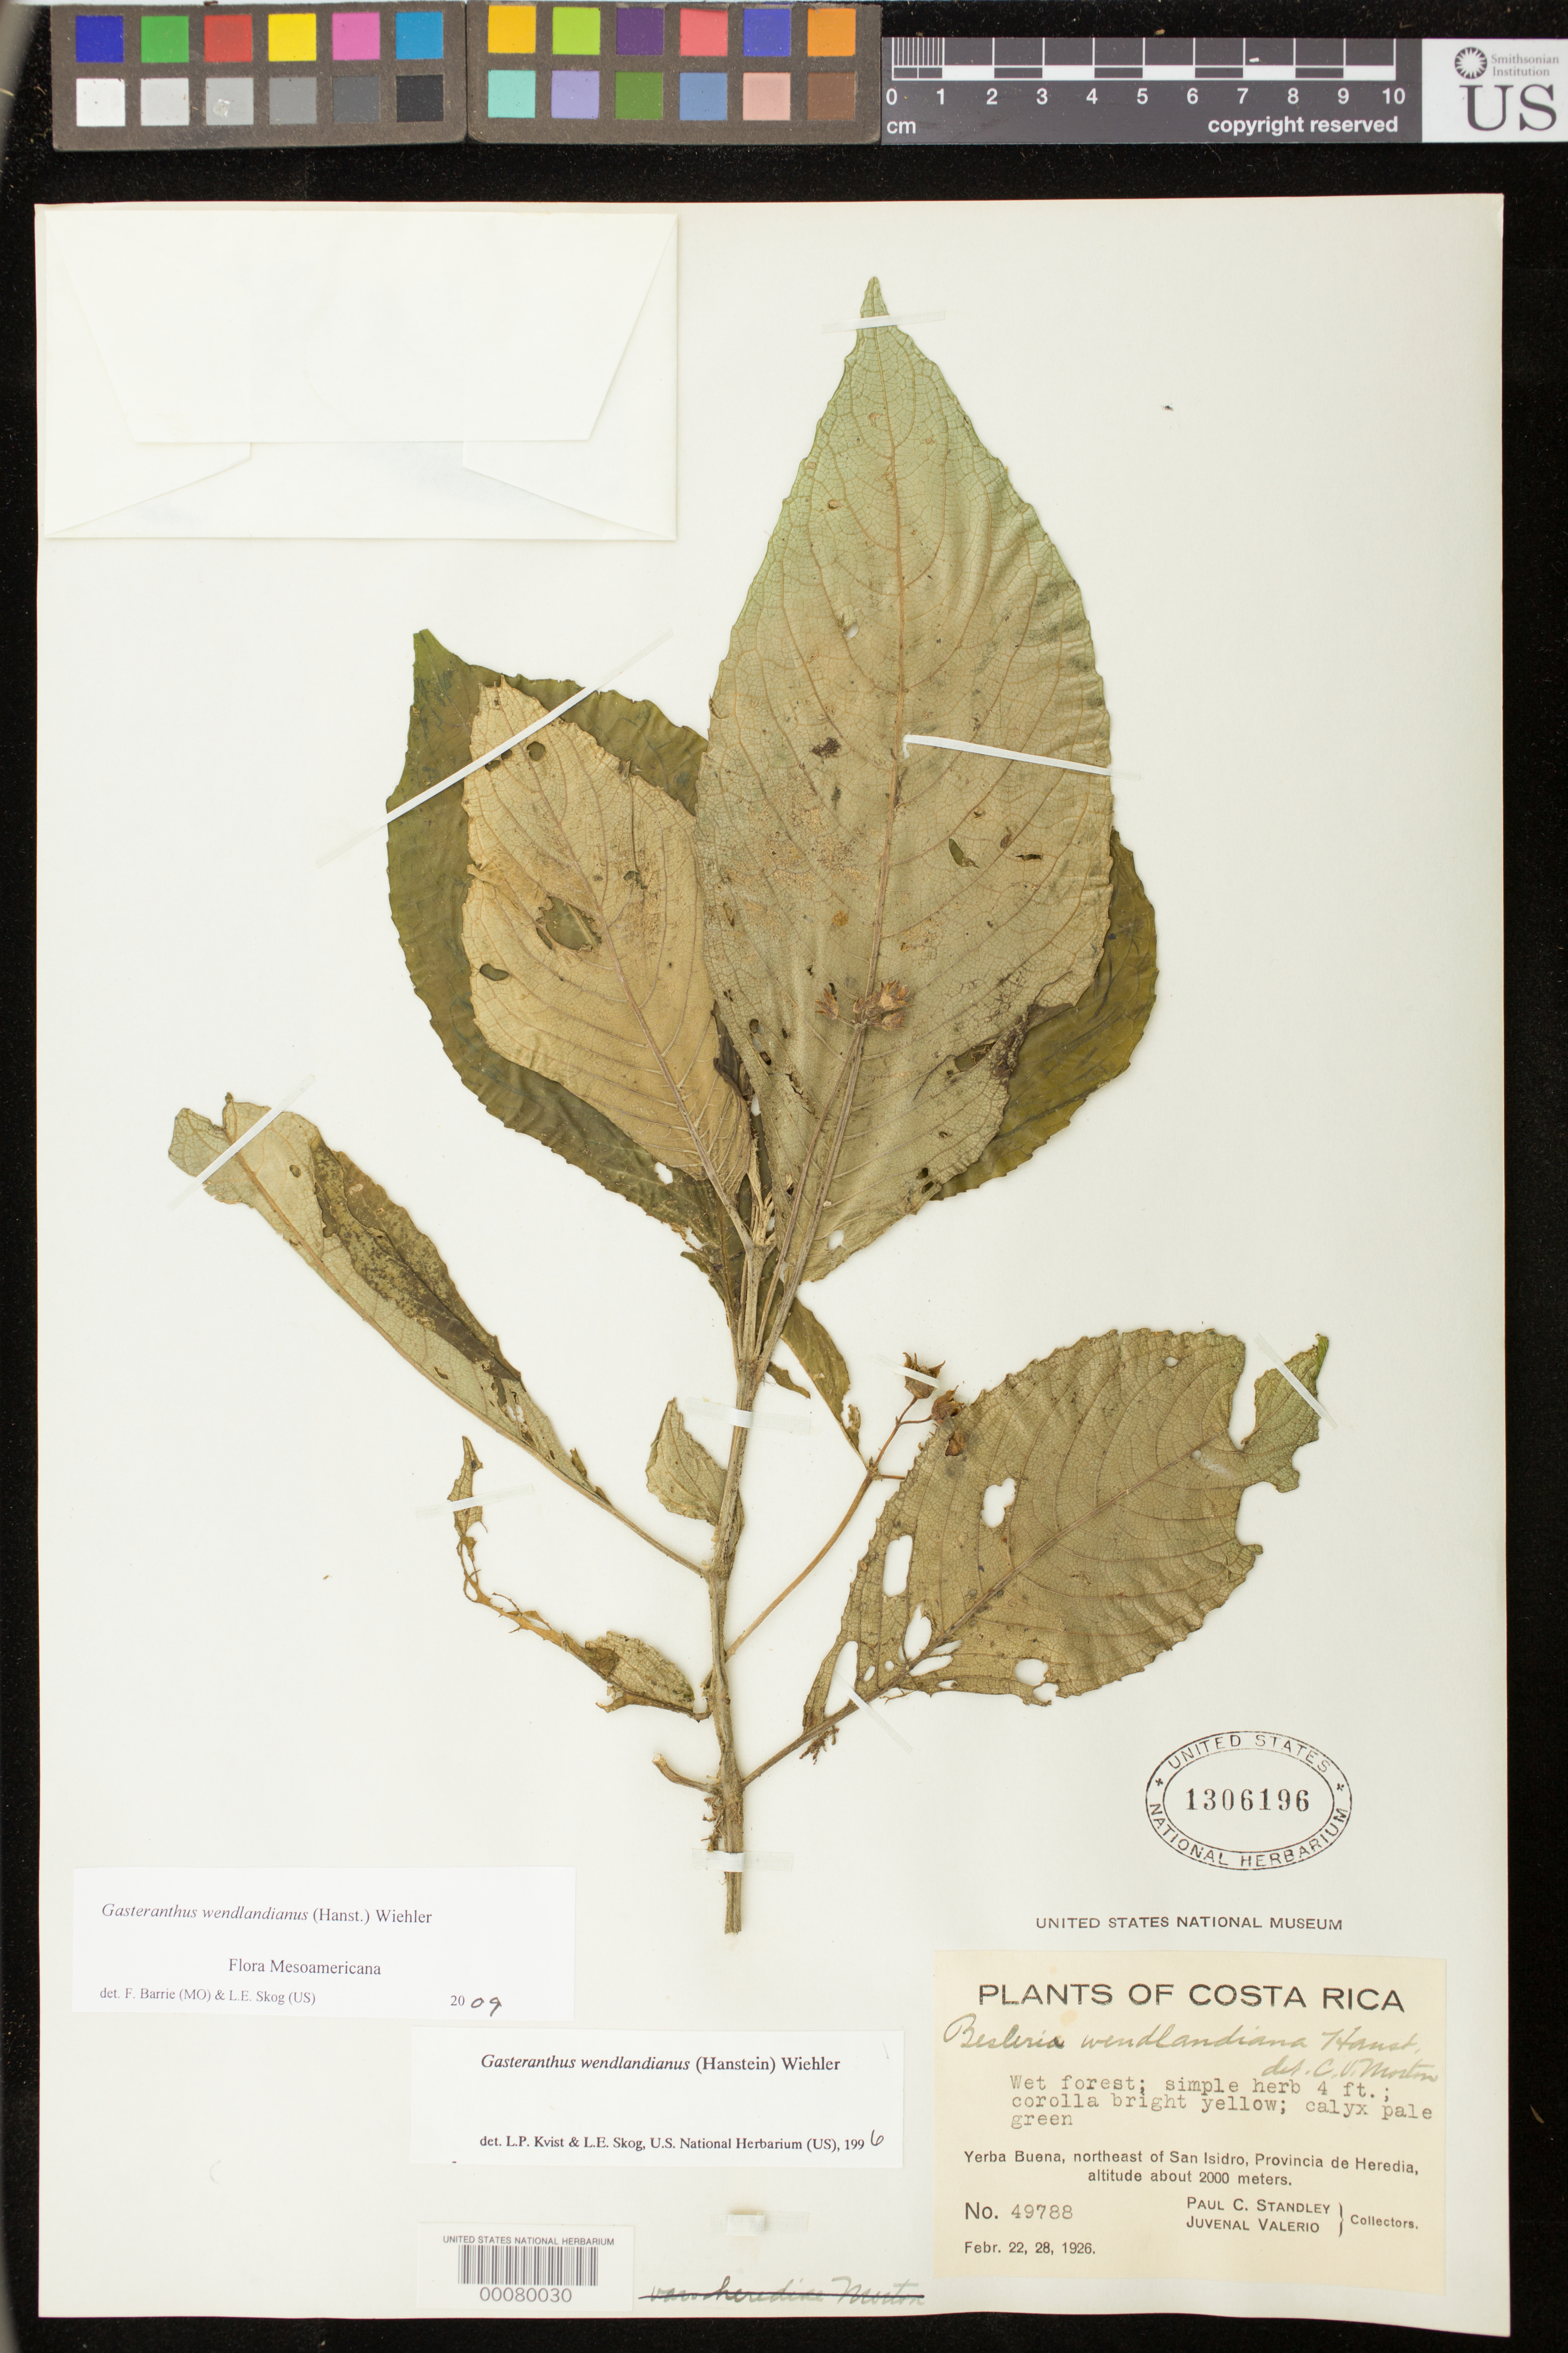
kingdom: Plantae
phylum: Tracheophyta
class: Magnoliopsida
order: Lamiales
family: Gesneriaceae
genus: Gasteranthus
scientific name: Gasteranthus wendlandianus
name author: (Hanst.) Wiehler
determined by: Skog, Laurence E.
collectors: P. C. Standley & J. Valerio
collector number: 49788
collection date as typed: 22-28 Feb 1926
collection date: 1926-02-22/1926-02-28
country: Costa Rica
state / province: Heredia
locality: Yerba Buena, NE of San Isidro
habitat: Wet forest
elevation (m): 2000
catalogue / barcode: US 1306196